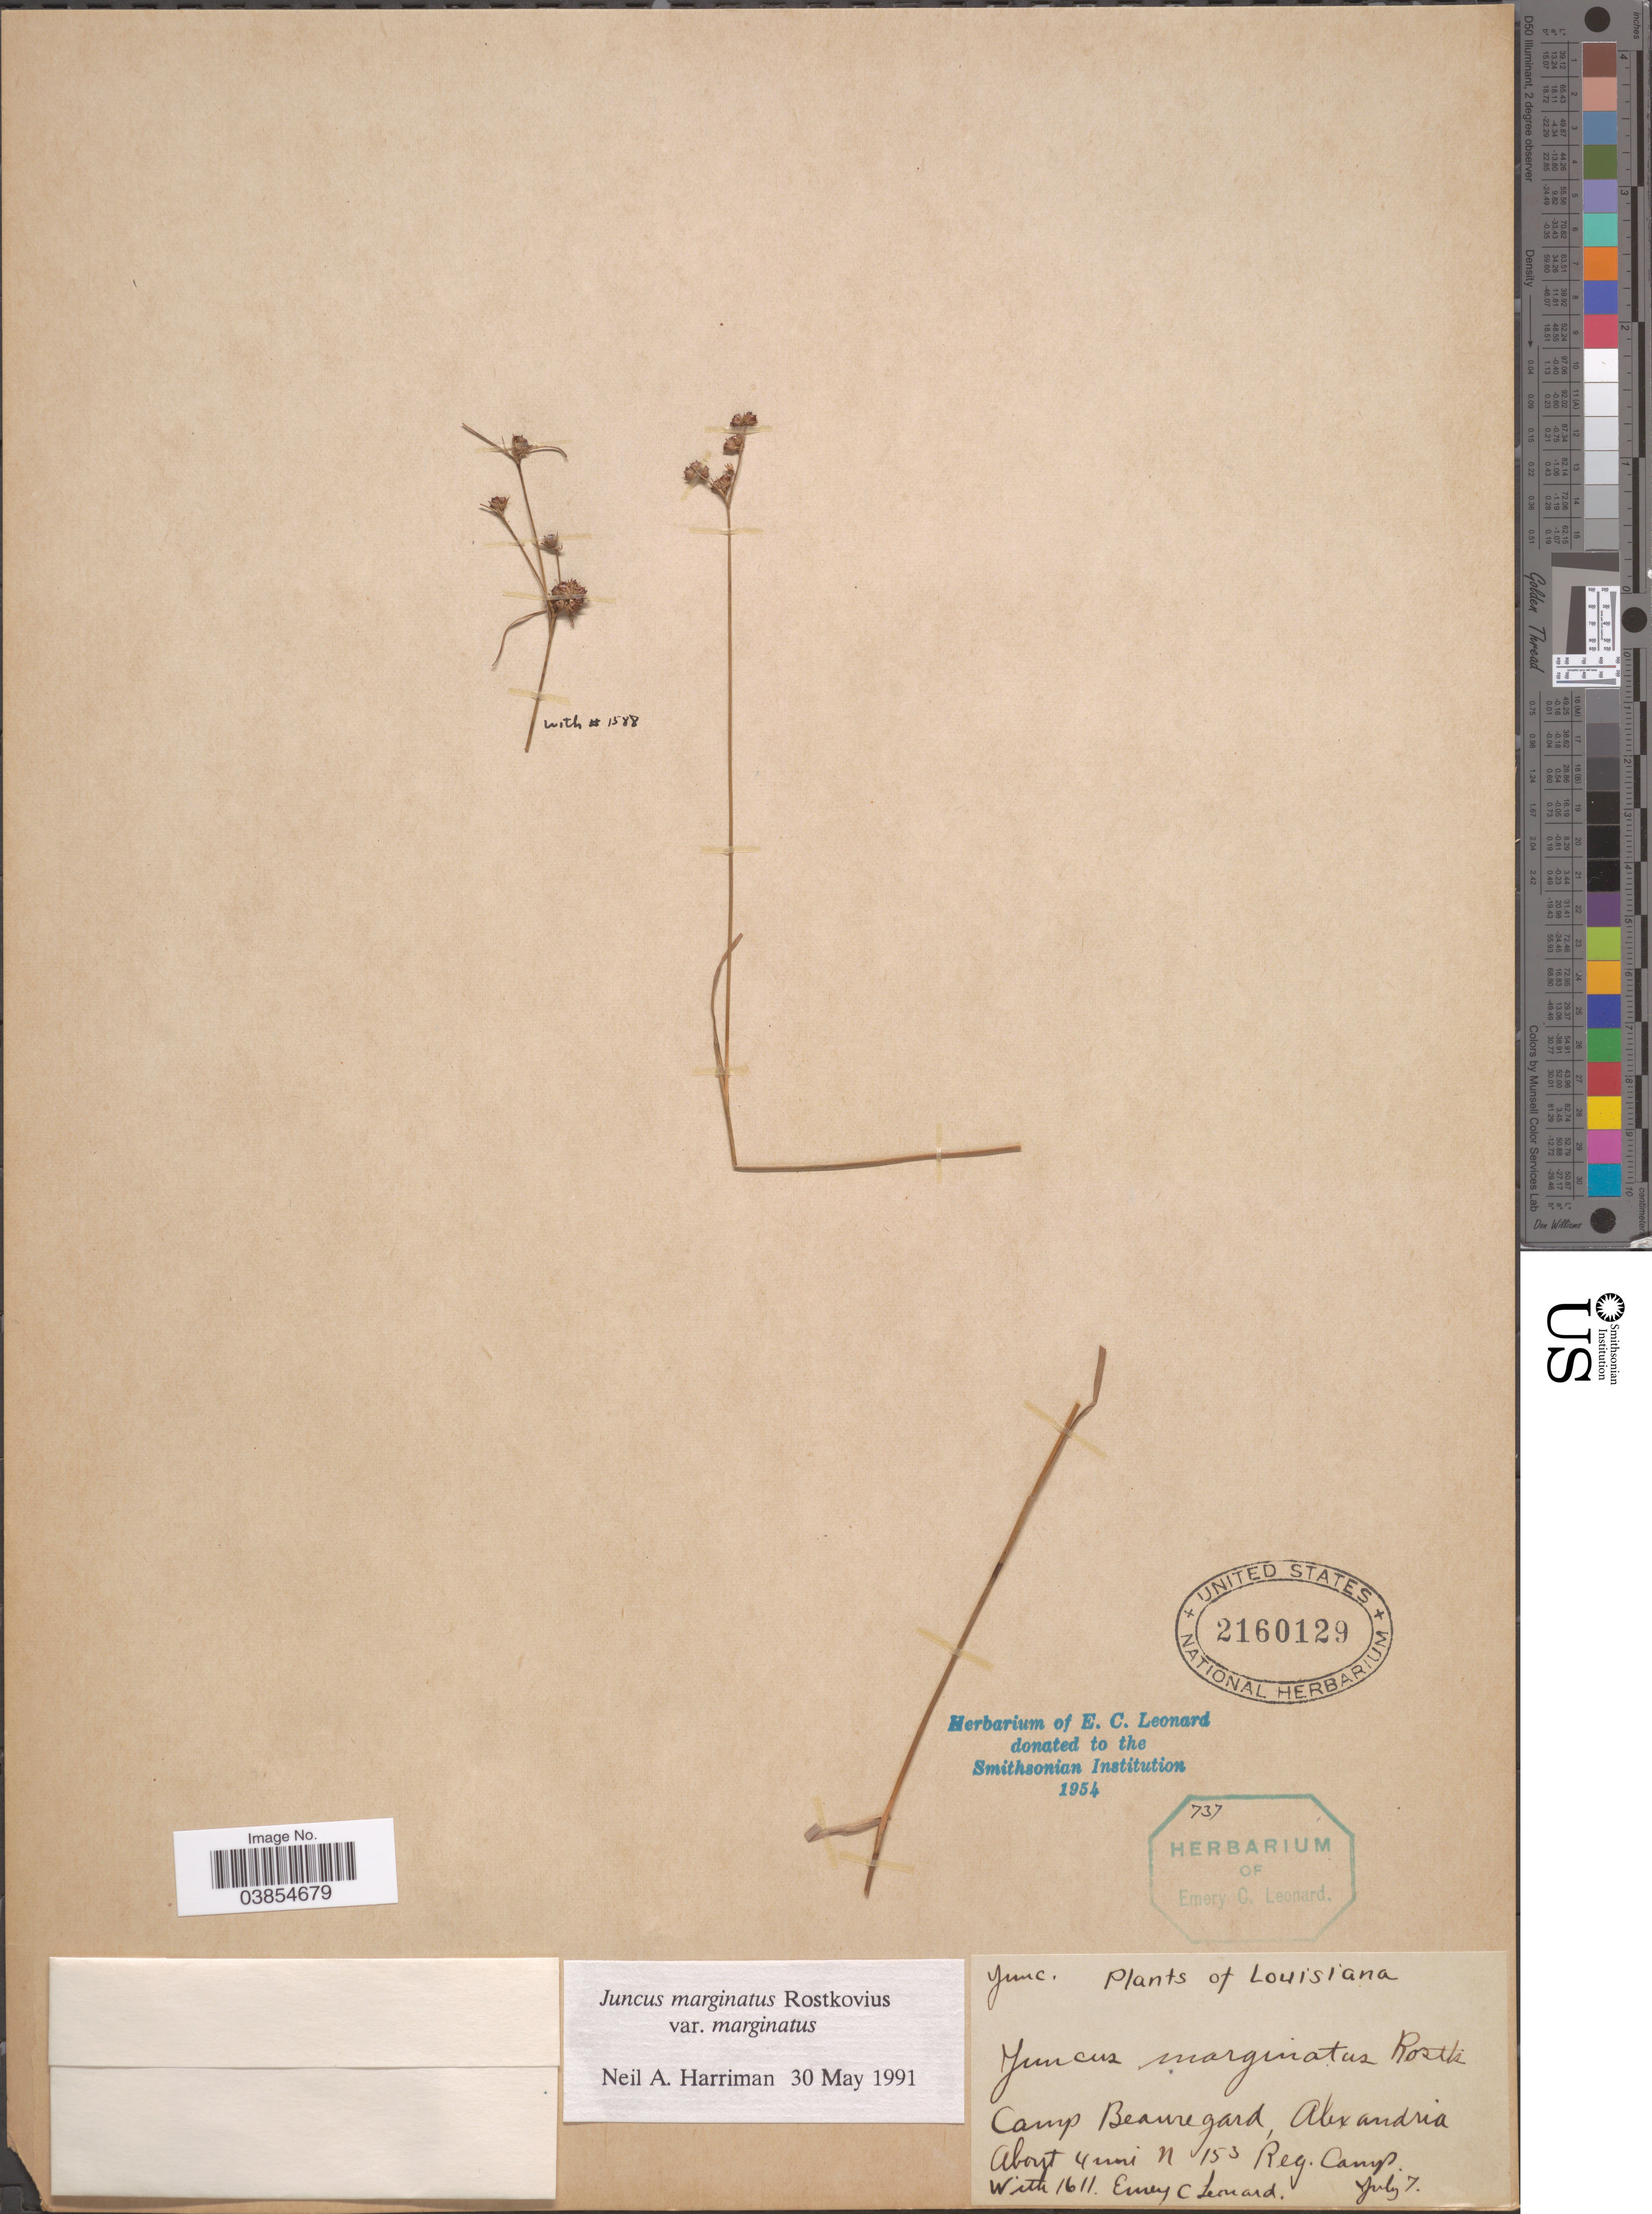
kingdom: Plantae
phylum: Tracheophyta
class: Liliopsida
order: Poales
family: Juncaceae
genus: Juncus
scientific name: Juncus marginatus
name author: Rostk.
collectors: E. C. Leonard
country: United States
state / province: Louisiana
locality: Camp Beauregard, Alexandria. About 4 mi N 153 Reg. Camp with 1611.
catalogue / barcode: US 2160129